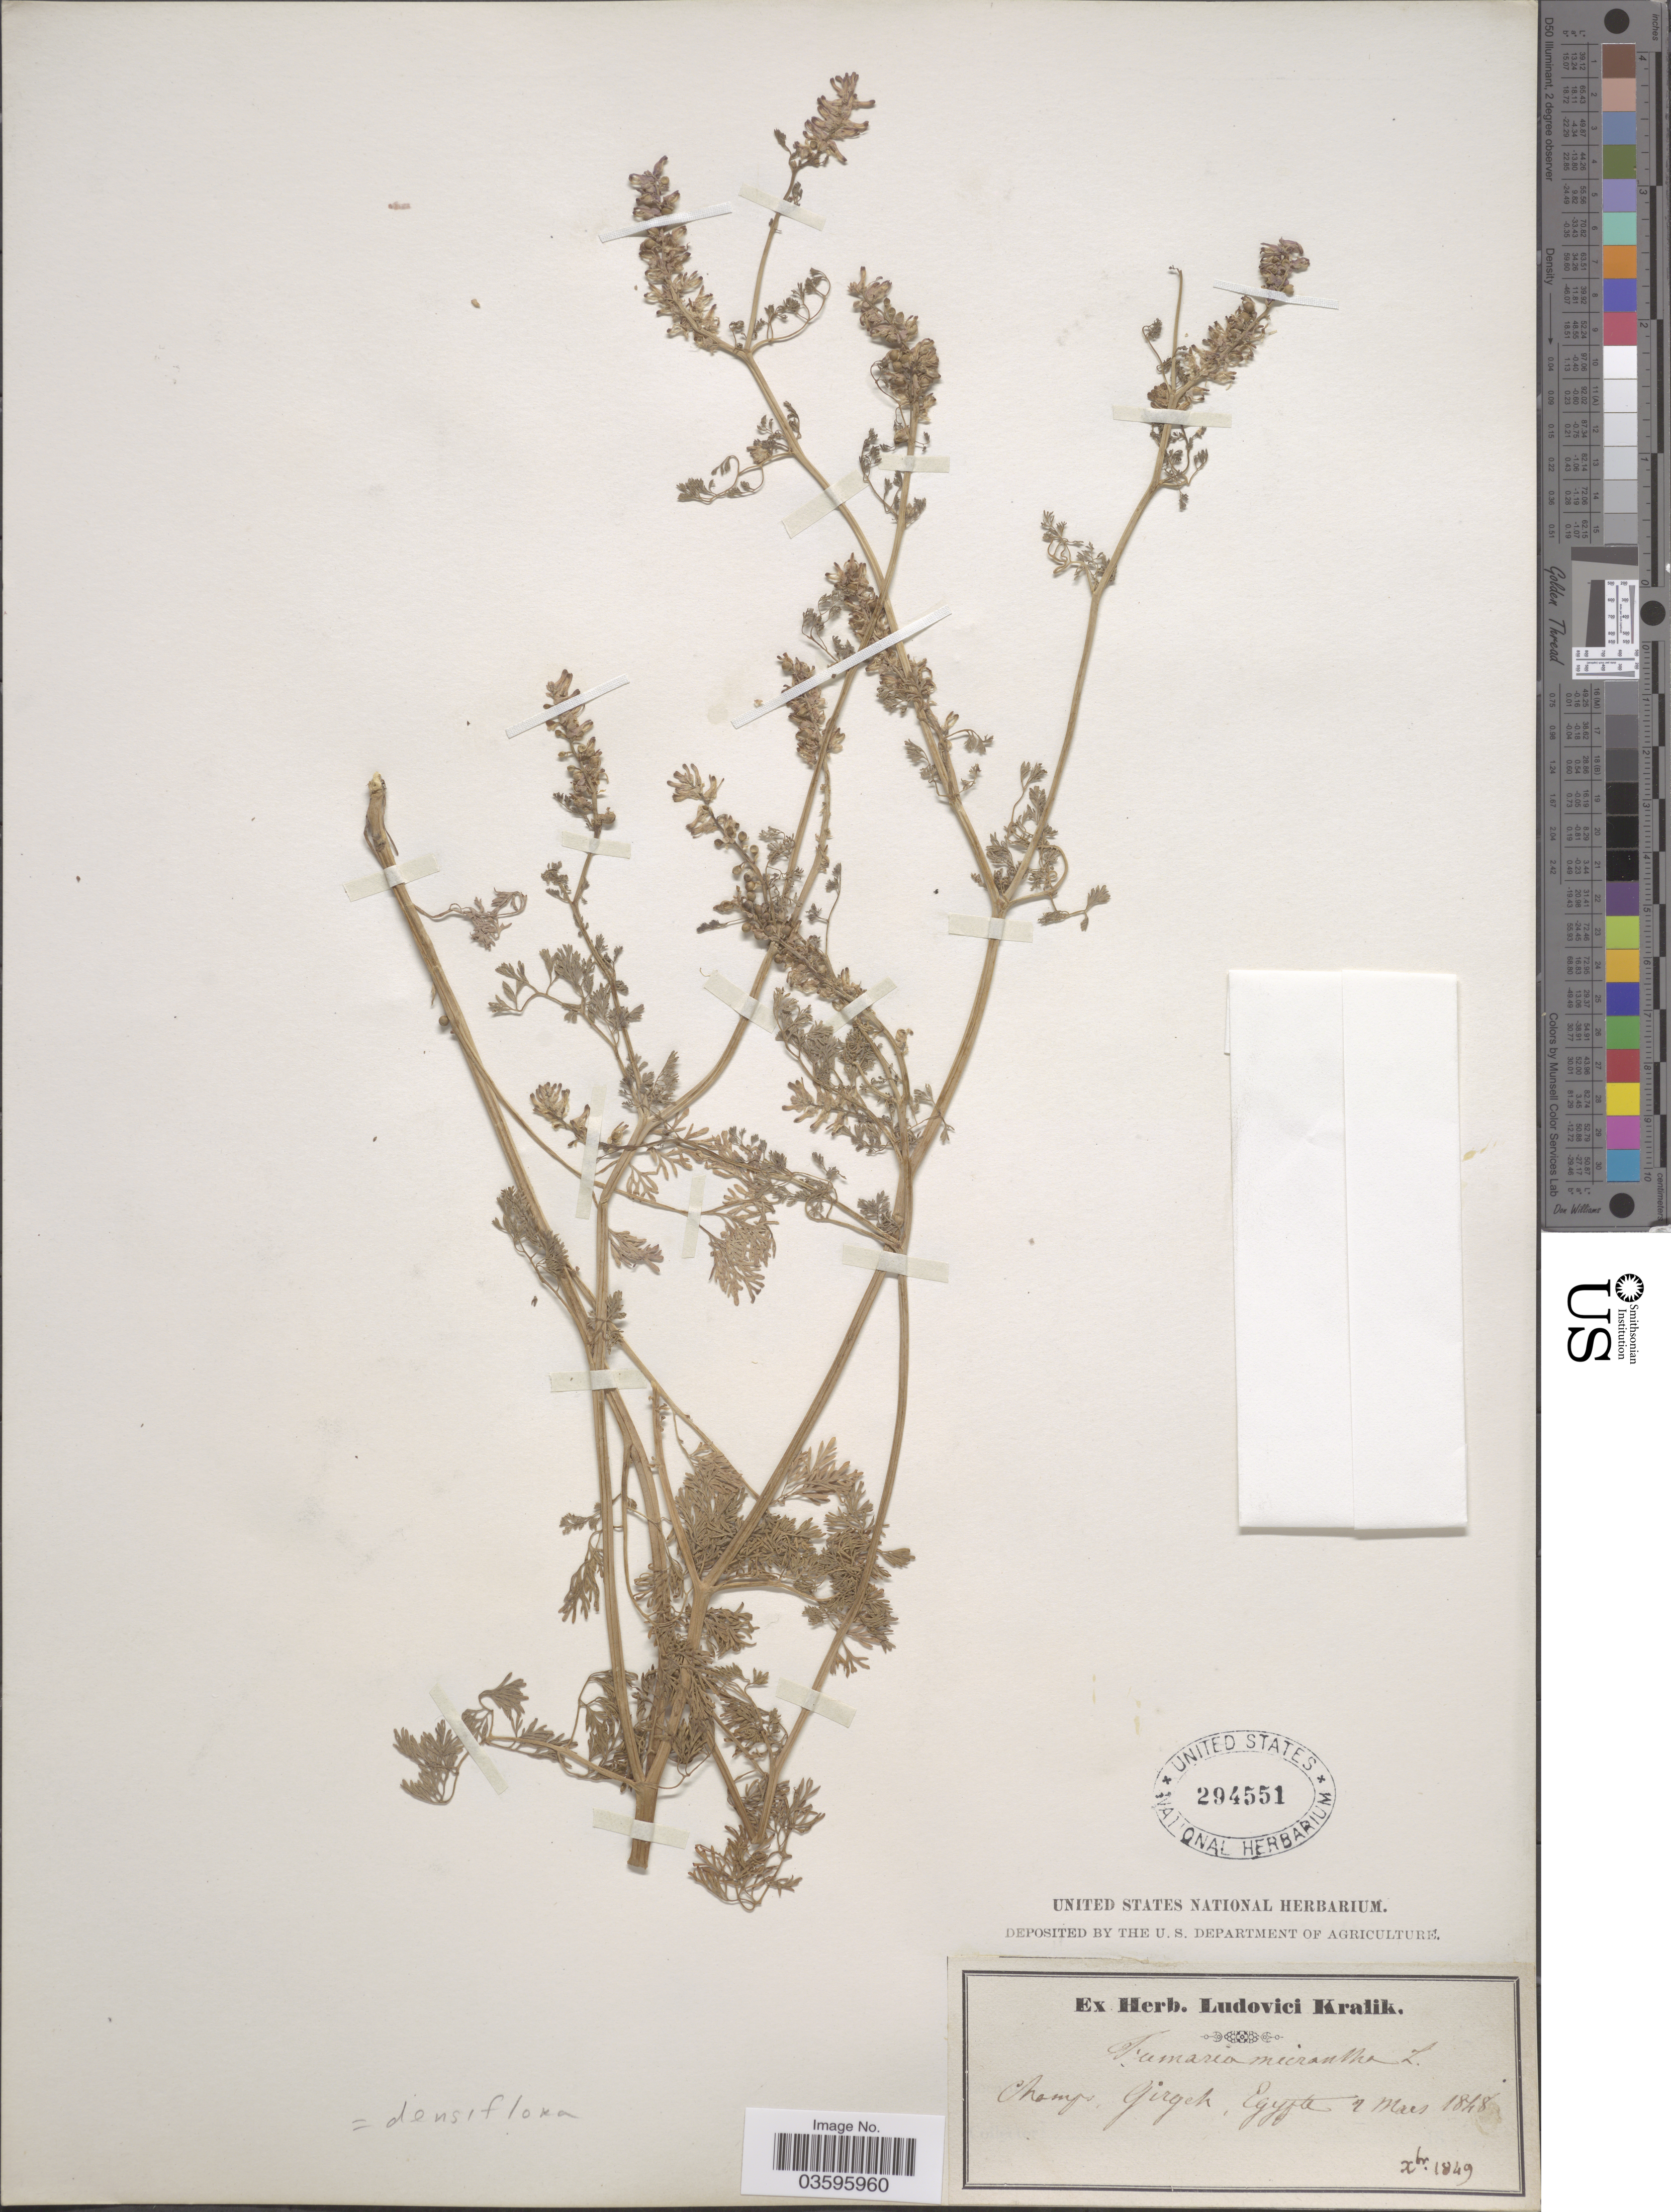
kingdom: Plantae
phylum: Tracheophyta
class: Magnoliopsida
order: Ranunculales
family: Papaveraceae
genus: Fumaria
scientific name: Fumaria densiflora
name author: DC.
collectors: ex herb. L. Kralik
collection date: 1848-05-02/1849-12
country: Egypt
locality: Champs, Girgeh, Egypte.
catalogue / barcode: US 294551